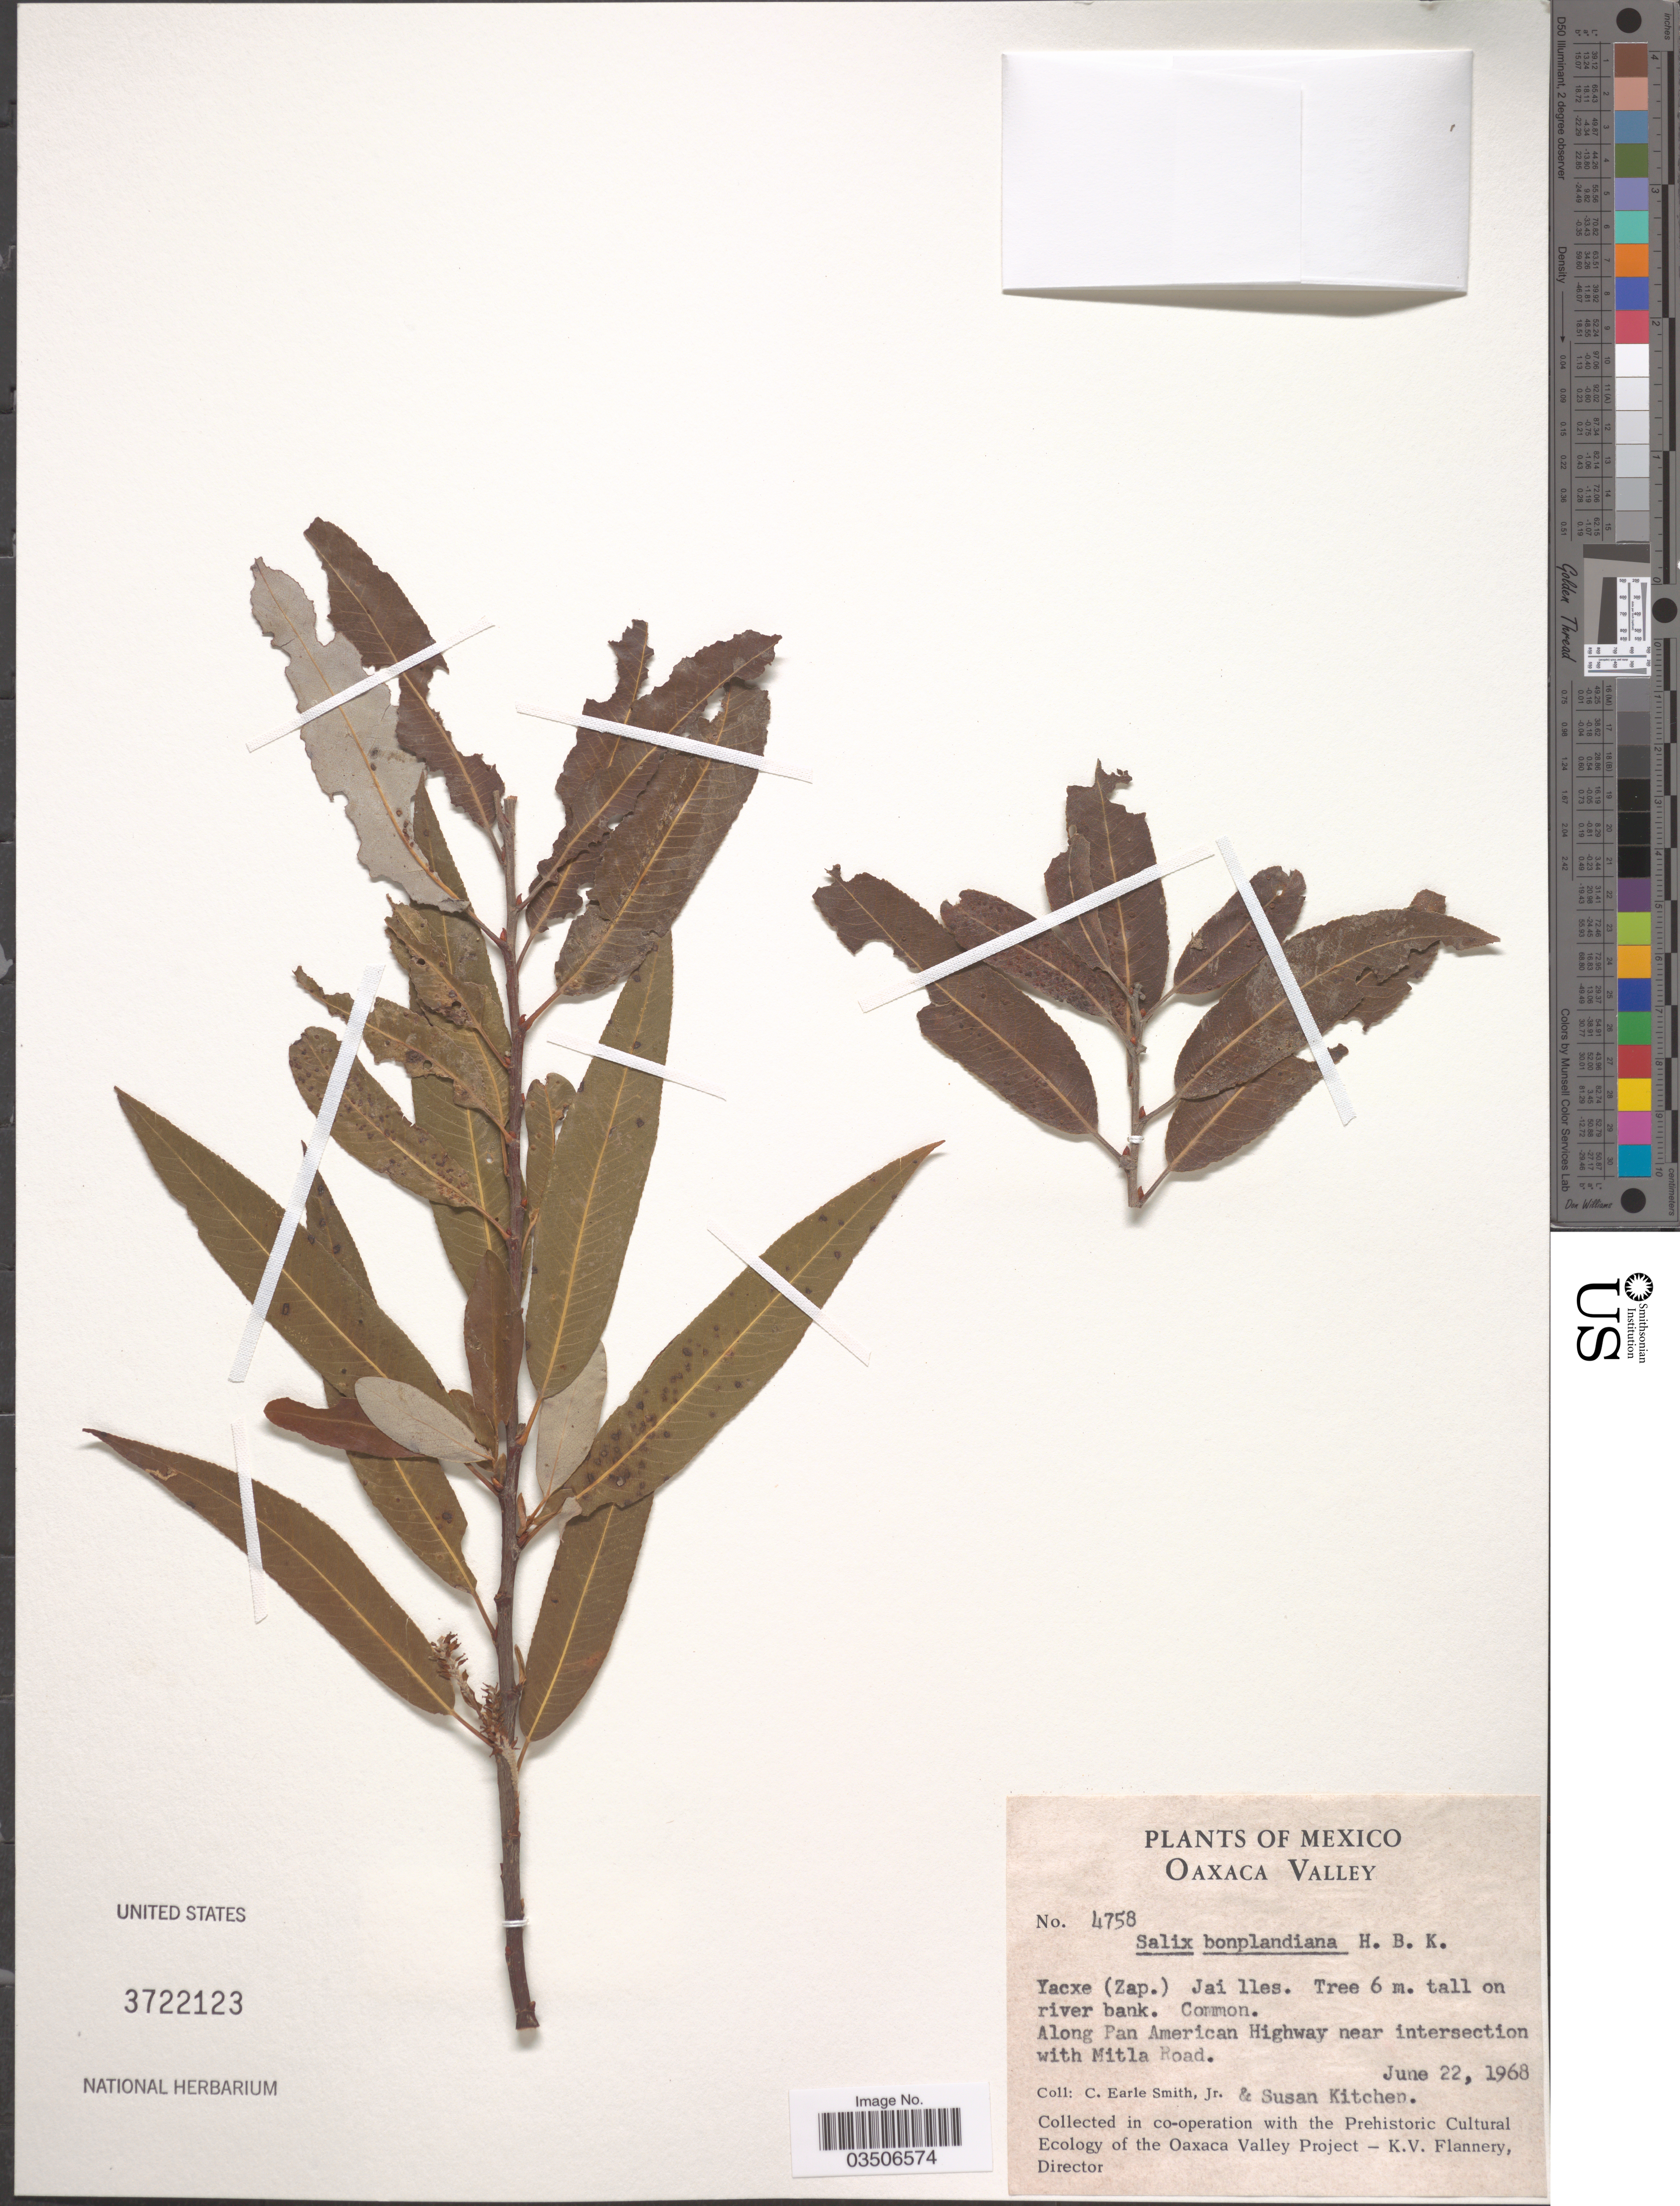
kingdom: Plantae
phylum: Tracheophyta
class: Magnoliopsida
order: Malpighiales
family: Salicaceae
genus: Salix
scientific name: Salix bonplandiana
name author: Kunth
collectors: C. E. Smith Jr. & S. Kitchen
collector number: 4758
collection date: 1968-06-22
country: Mexico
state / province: Oaxaca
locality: Oaxaca Valley. Along Pan American Highway near intersection with Mitla Road.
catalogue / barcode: US 3722123